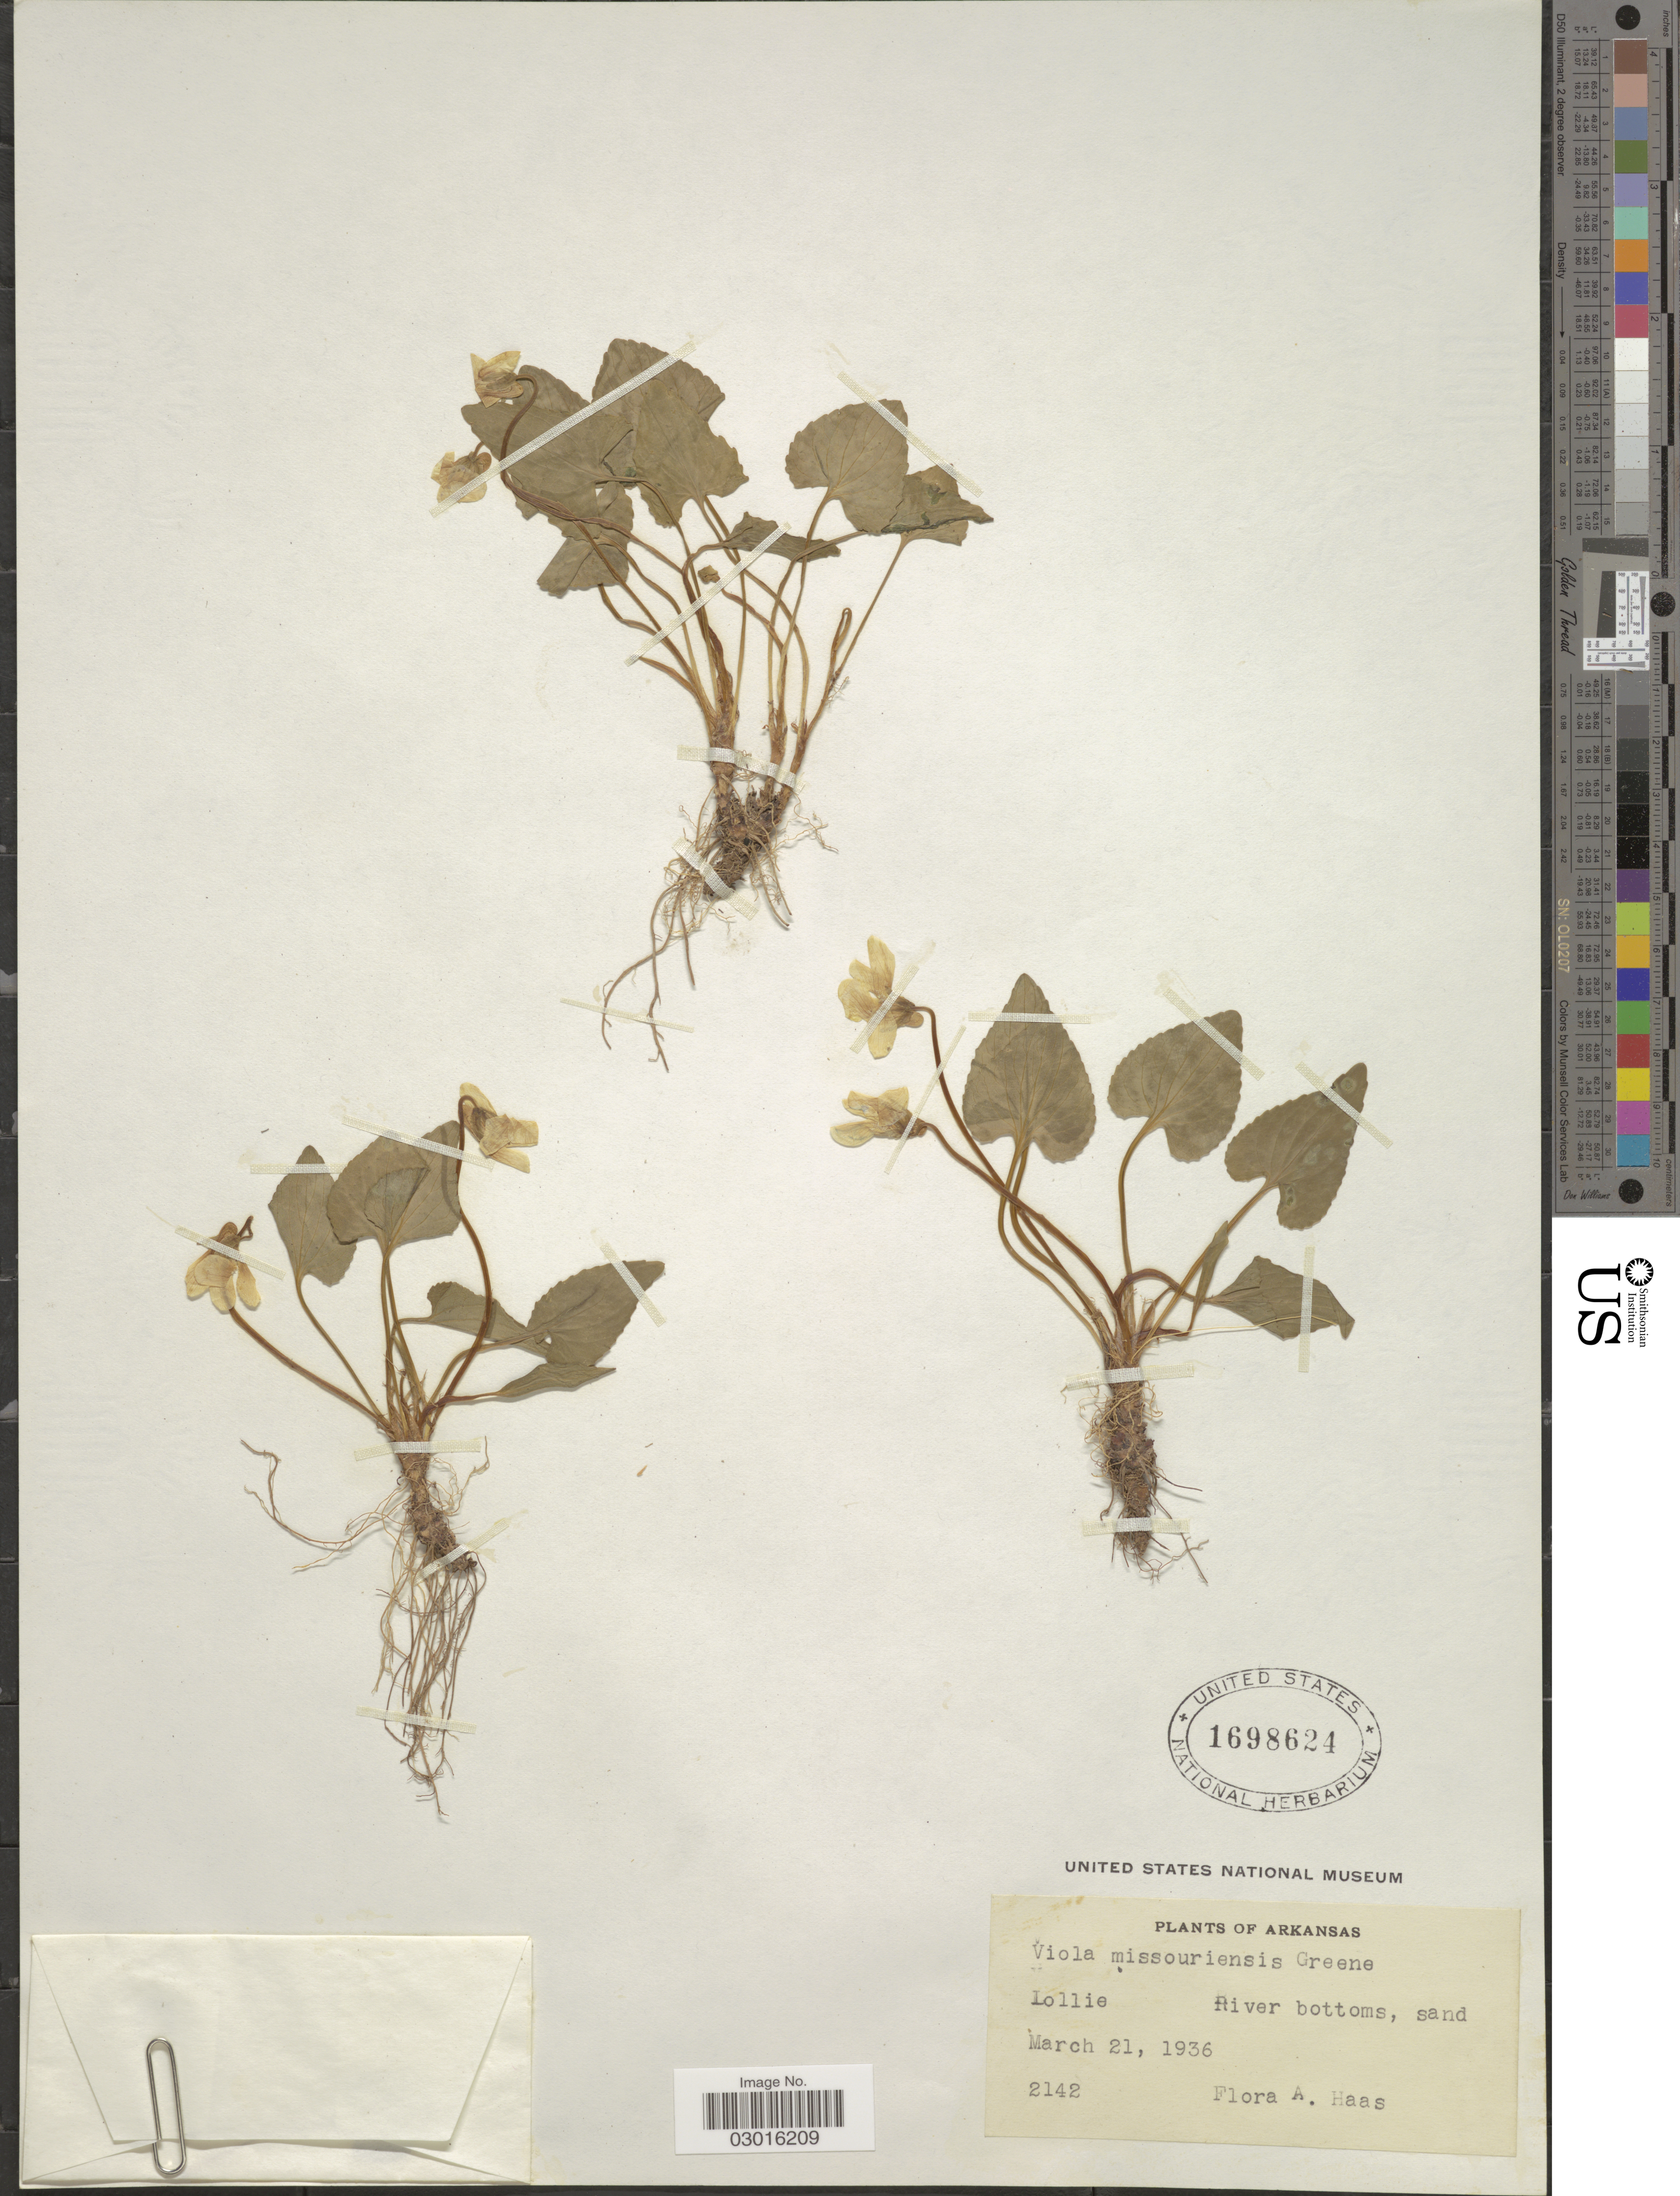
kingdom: Plantae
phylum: Tracheophyta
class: Magnoliopsida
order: Malpighiales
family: Violaceae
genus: Viola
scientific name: Viola missouriensis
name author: Greene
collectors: F. A. Haas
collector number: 2142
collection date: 1936-03-21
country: United States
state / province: Arkansas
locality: Lollie, River bottoms.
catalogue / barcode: US 1698624